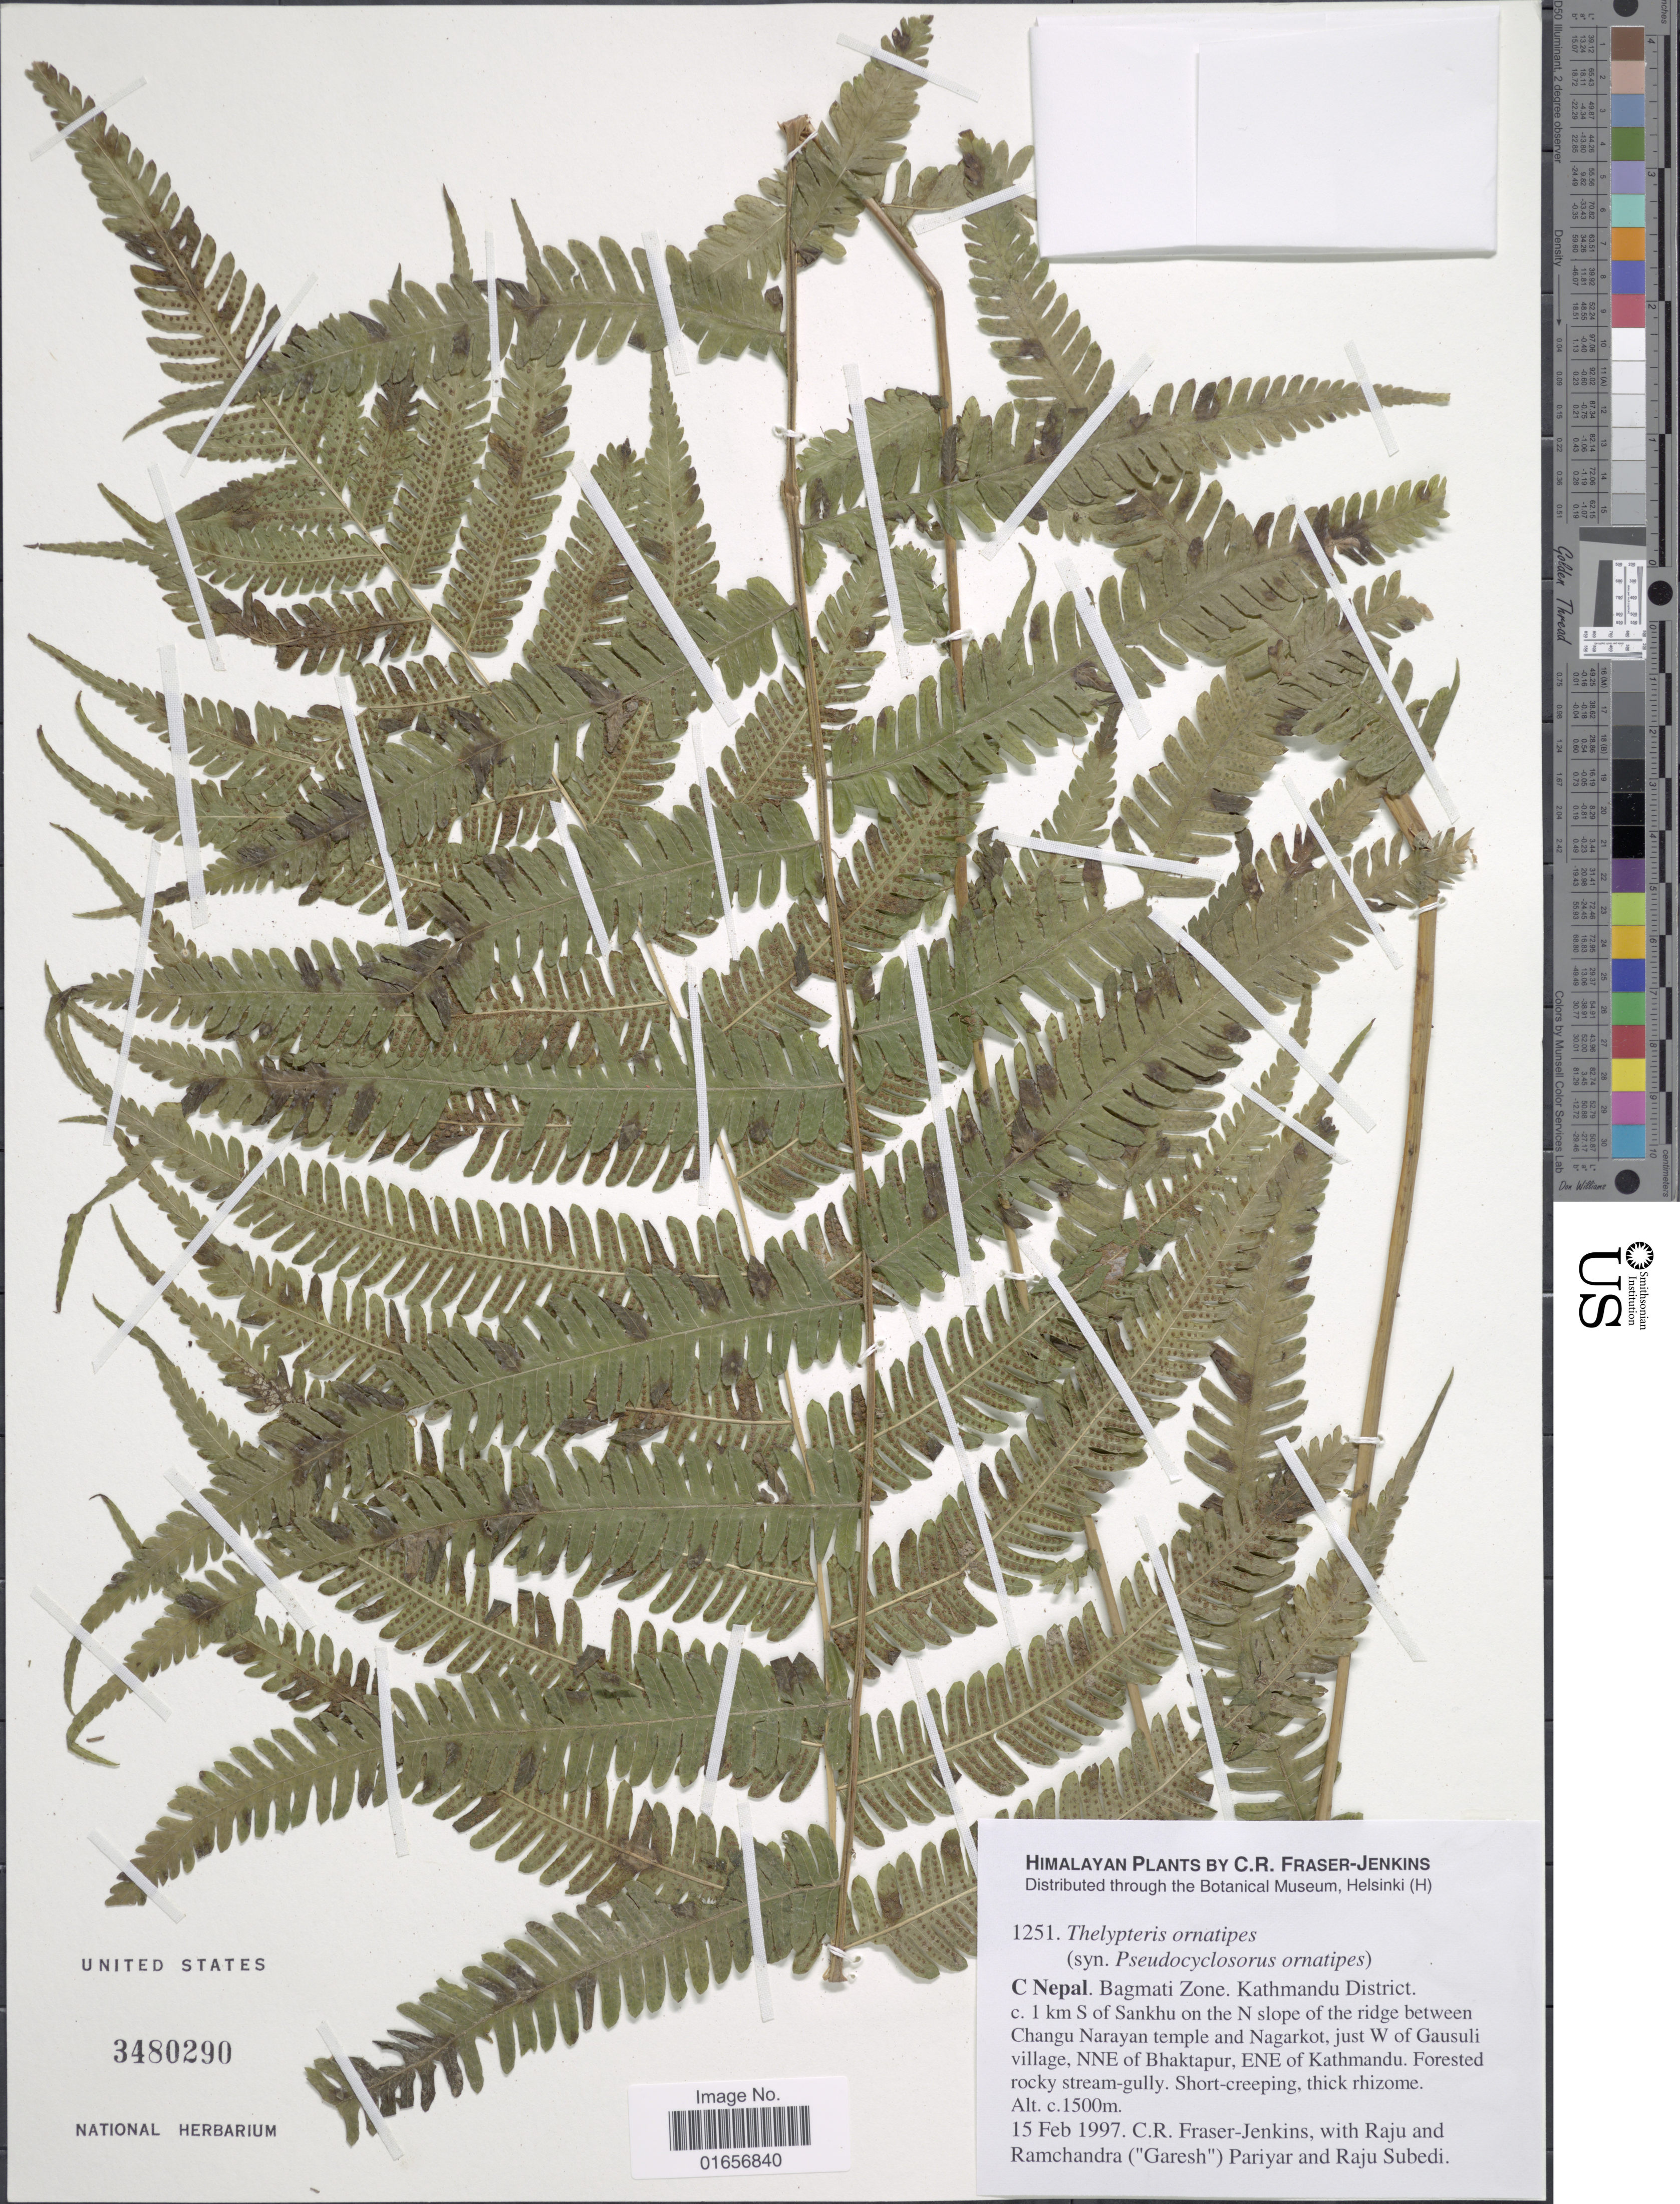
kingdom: Plantae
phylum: Tracheophyta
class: Polypodiopsida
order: Polypodiales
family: Thelypteridaceae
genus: Pseudocyclosorus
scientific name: Pseudocyclosorus ornatipes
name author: Holttum & J.W. Grimes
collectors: C. R. Fraser-Jenkins, R. Pariyar, G. Pariyar & R. Subedi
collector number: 1251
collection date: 1997-02-15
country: Nepal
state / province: Bagmati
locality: Himalayan, C Nepal, Kathmandu District, c. 1km S of Sankhu on the N slope of the ridge between Changu Narayan temple and Nagarkot, just W of Gausuli village, NNE of Bhaktapur, ENE of Kathmandu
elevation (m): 1500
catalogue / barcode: US 3480290